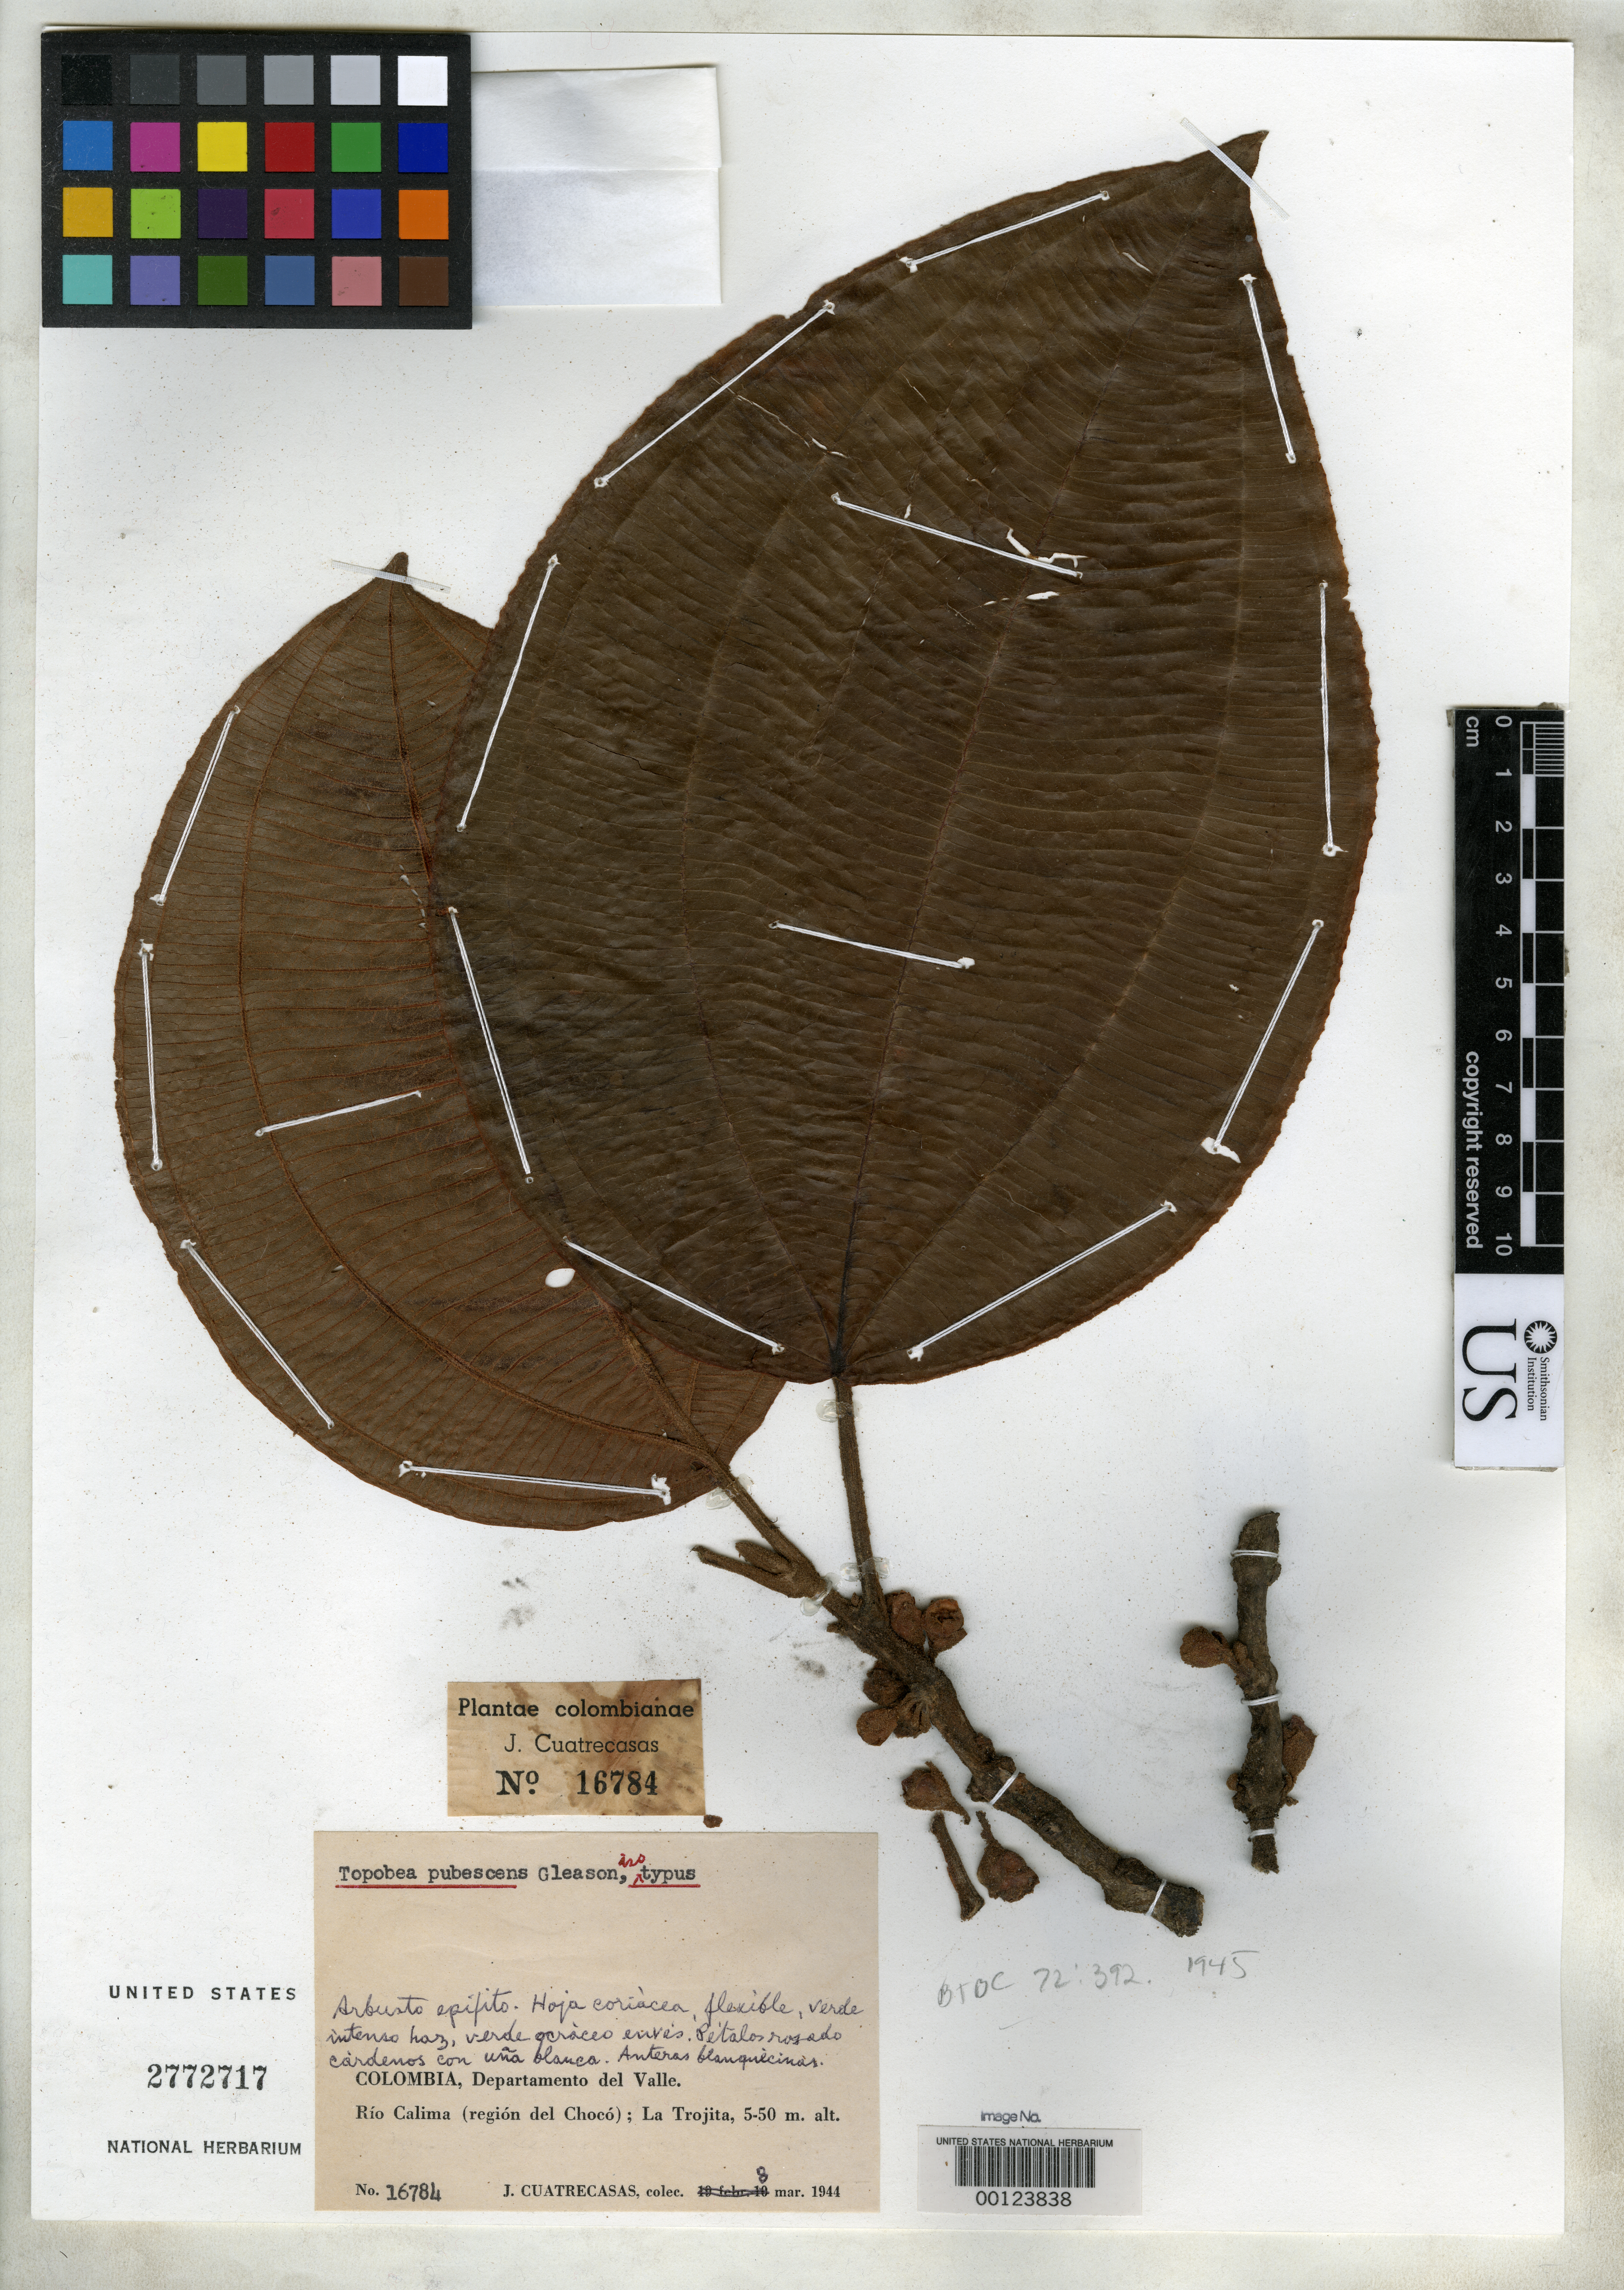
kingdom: Plantae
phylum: Tracheophyta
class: Magnoliopsida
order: Myrtales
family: Melastomataceae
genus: Topobea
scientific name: Topobea pubescens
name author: Gleason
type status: Isotype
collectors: J. Cuatrecasas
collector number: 16784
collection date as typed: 08 Mar 1944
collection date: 1944-03-08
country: Colombia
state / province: Valle del Cauca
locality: Rio Calima, region del Choco, La Tojita.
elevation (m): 5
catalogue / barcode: US 2772717